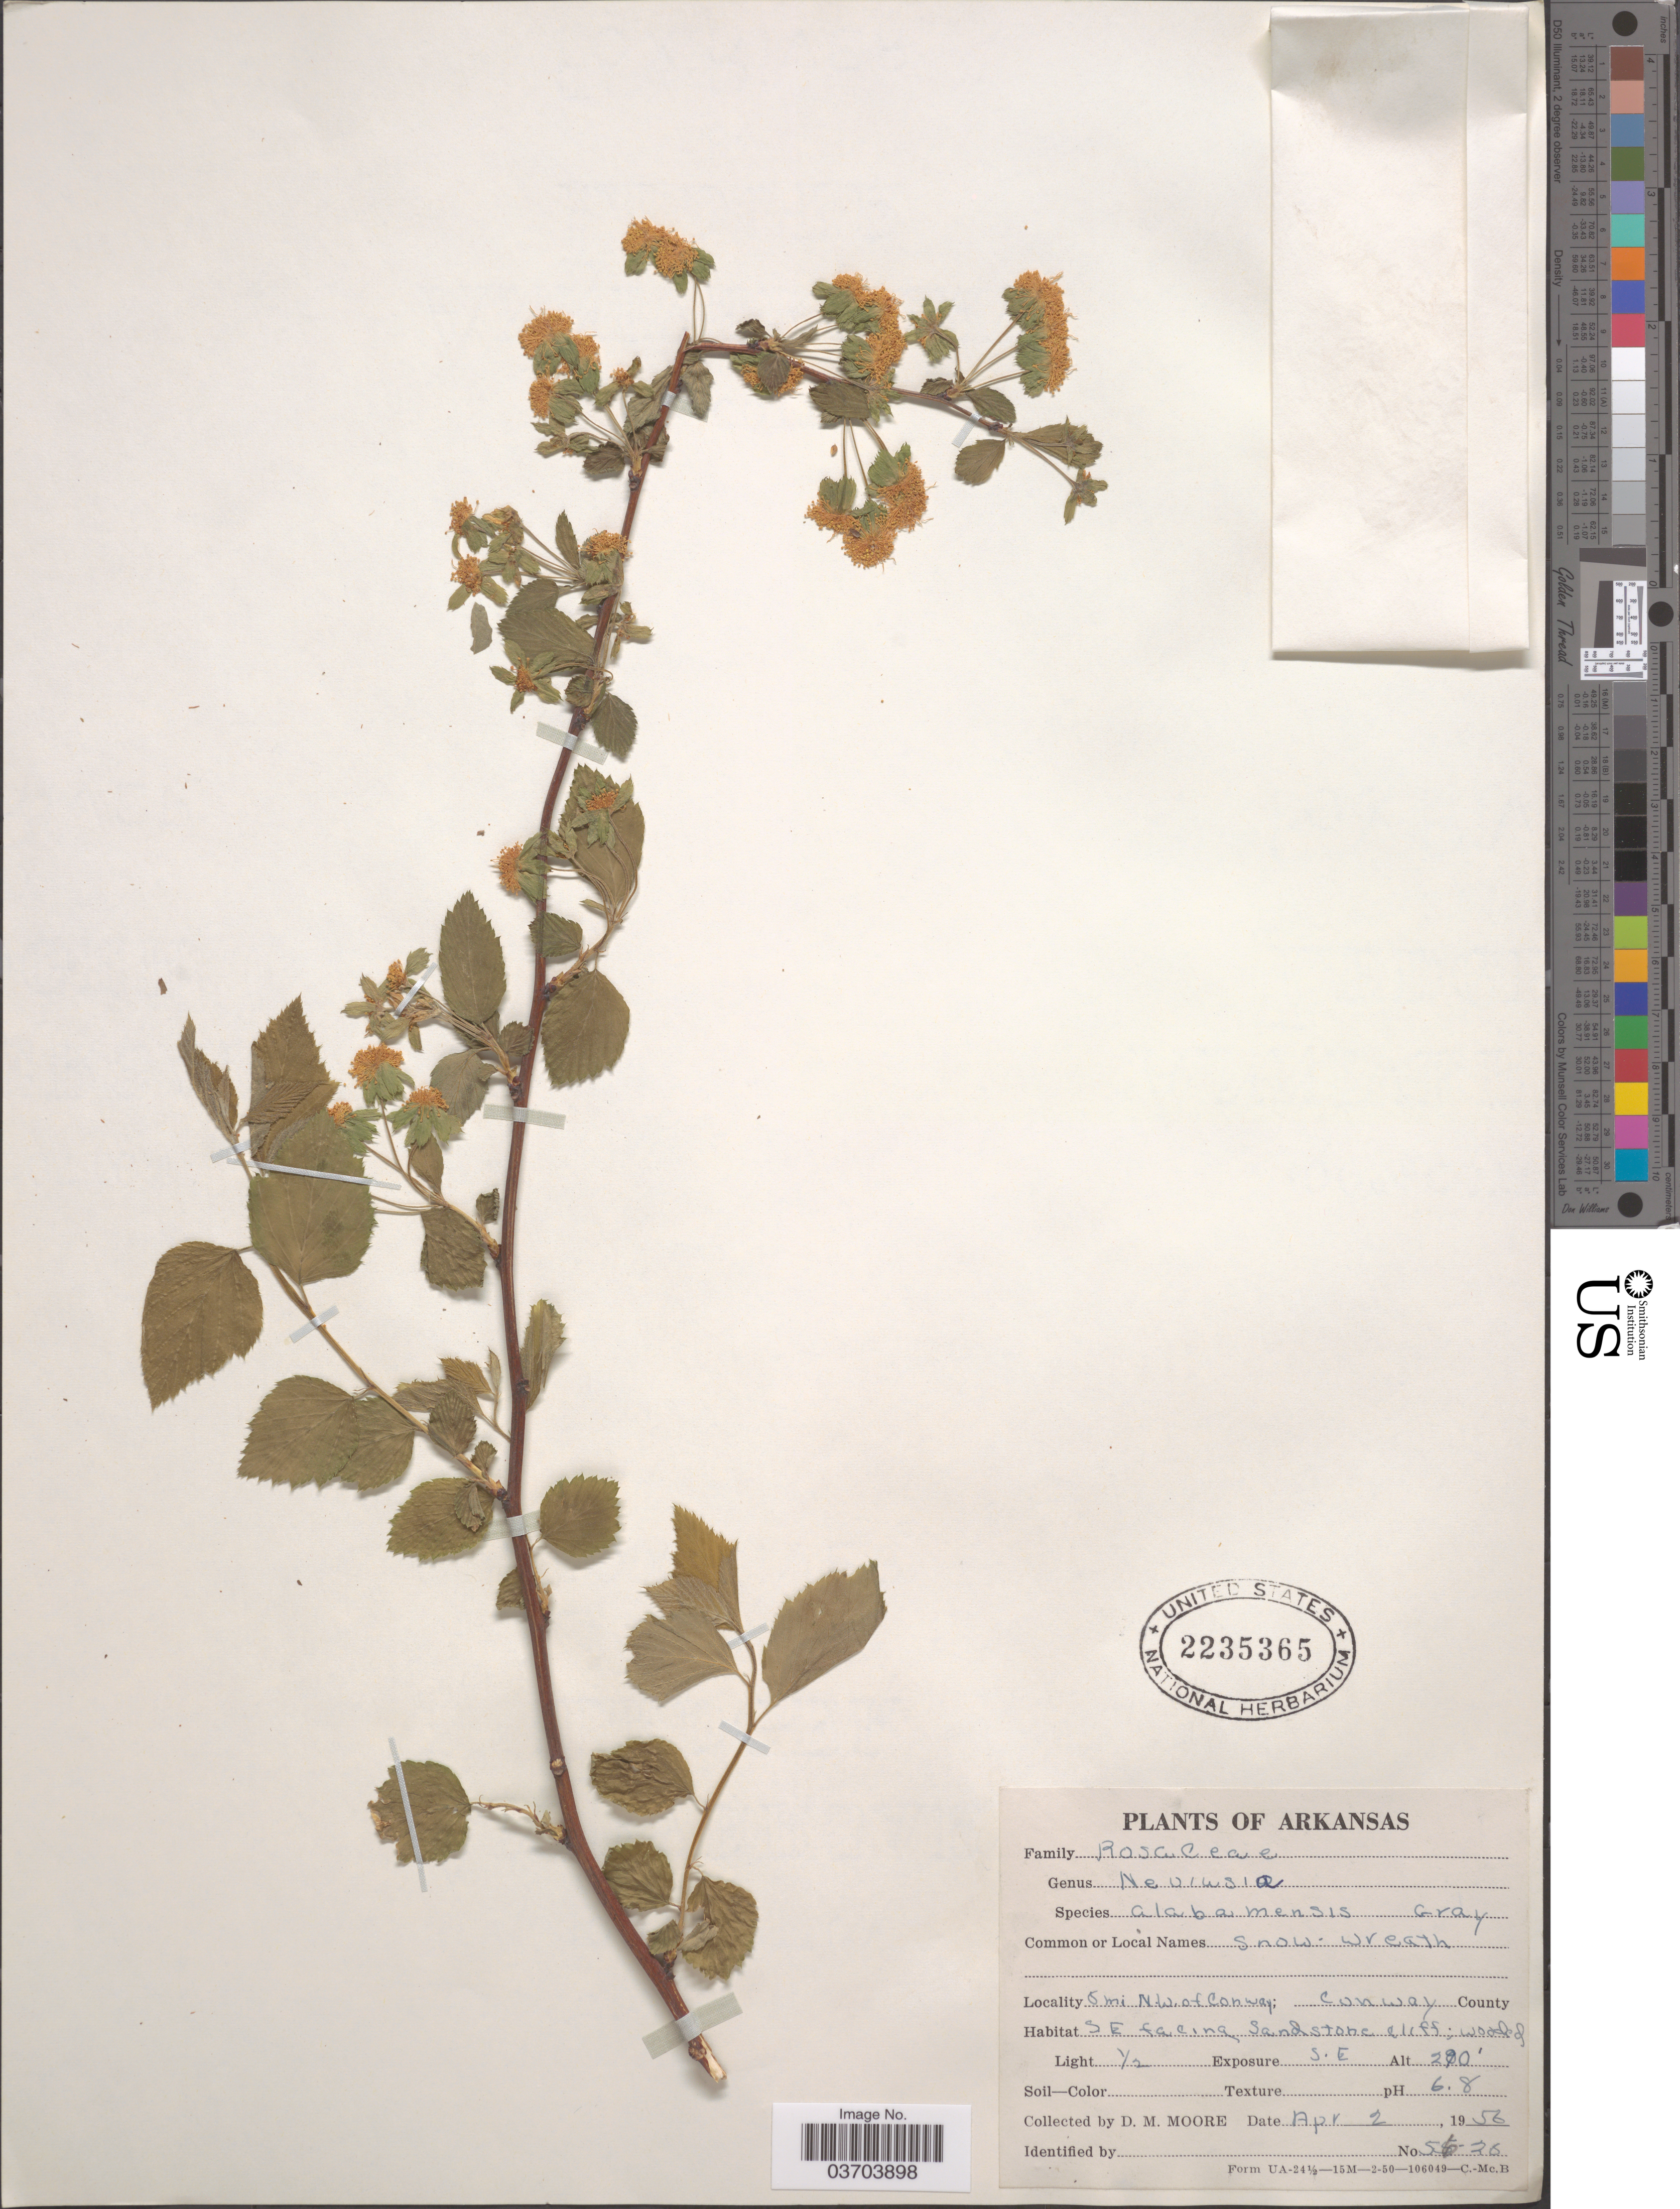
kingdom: Plantae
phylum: Tracheophyta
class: Magnoliopsida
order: Rosales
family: Rosaceae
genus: Neviusia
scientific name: Neviusia alabamensis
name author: A. Gray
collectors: D. Moore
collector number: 5626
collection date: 1956-04-02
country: United States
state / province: Arkansas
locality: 5 mi N.W. of Conway; Conway County. SE facing sandstone cliff. Exposure SE.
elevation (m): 82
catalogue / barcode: US 2235365